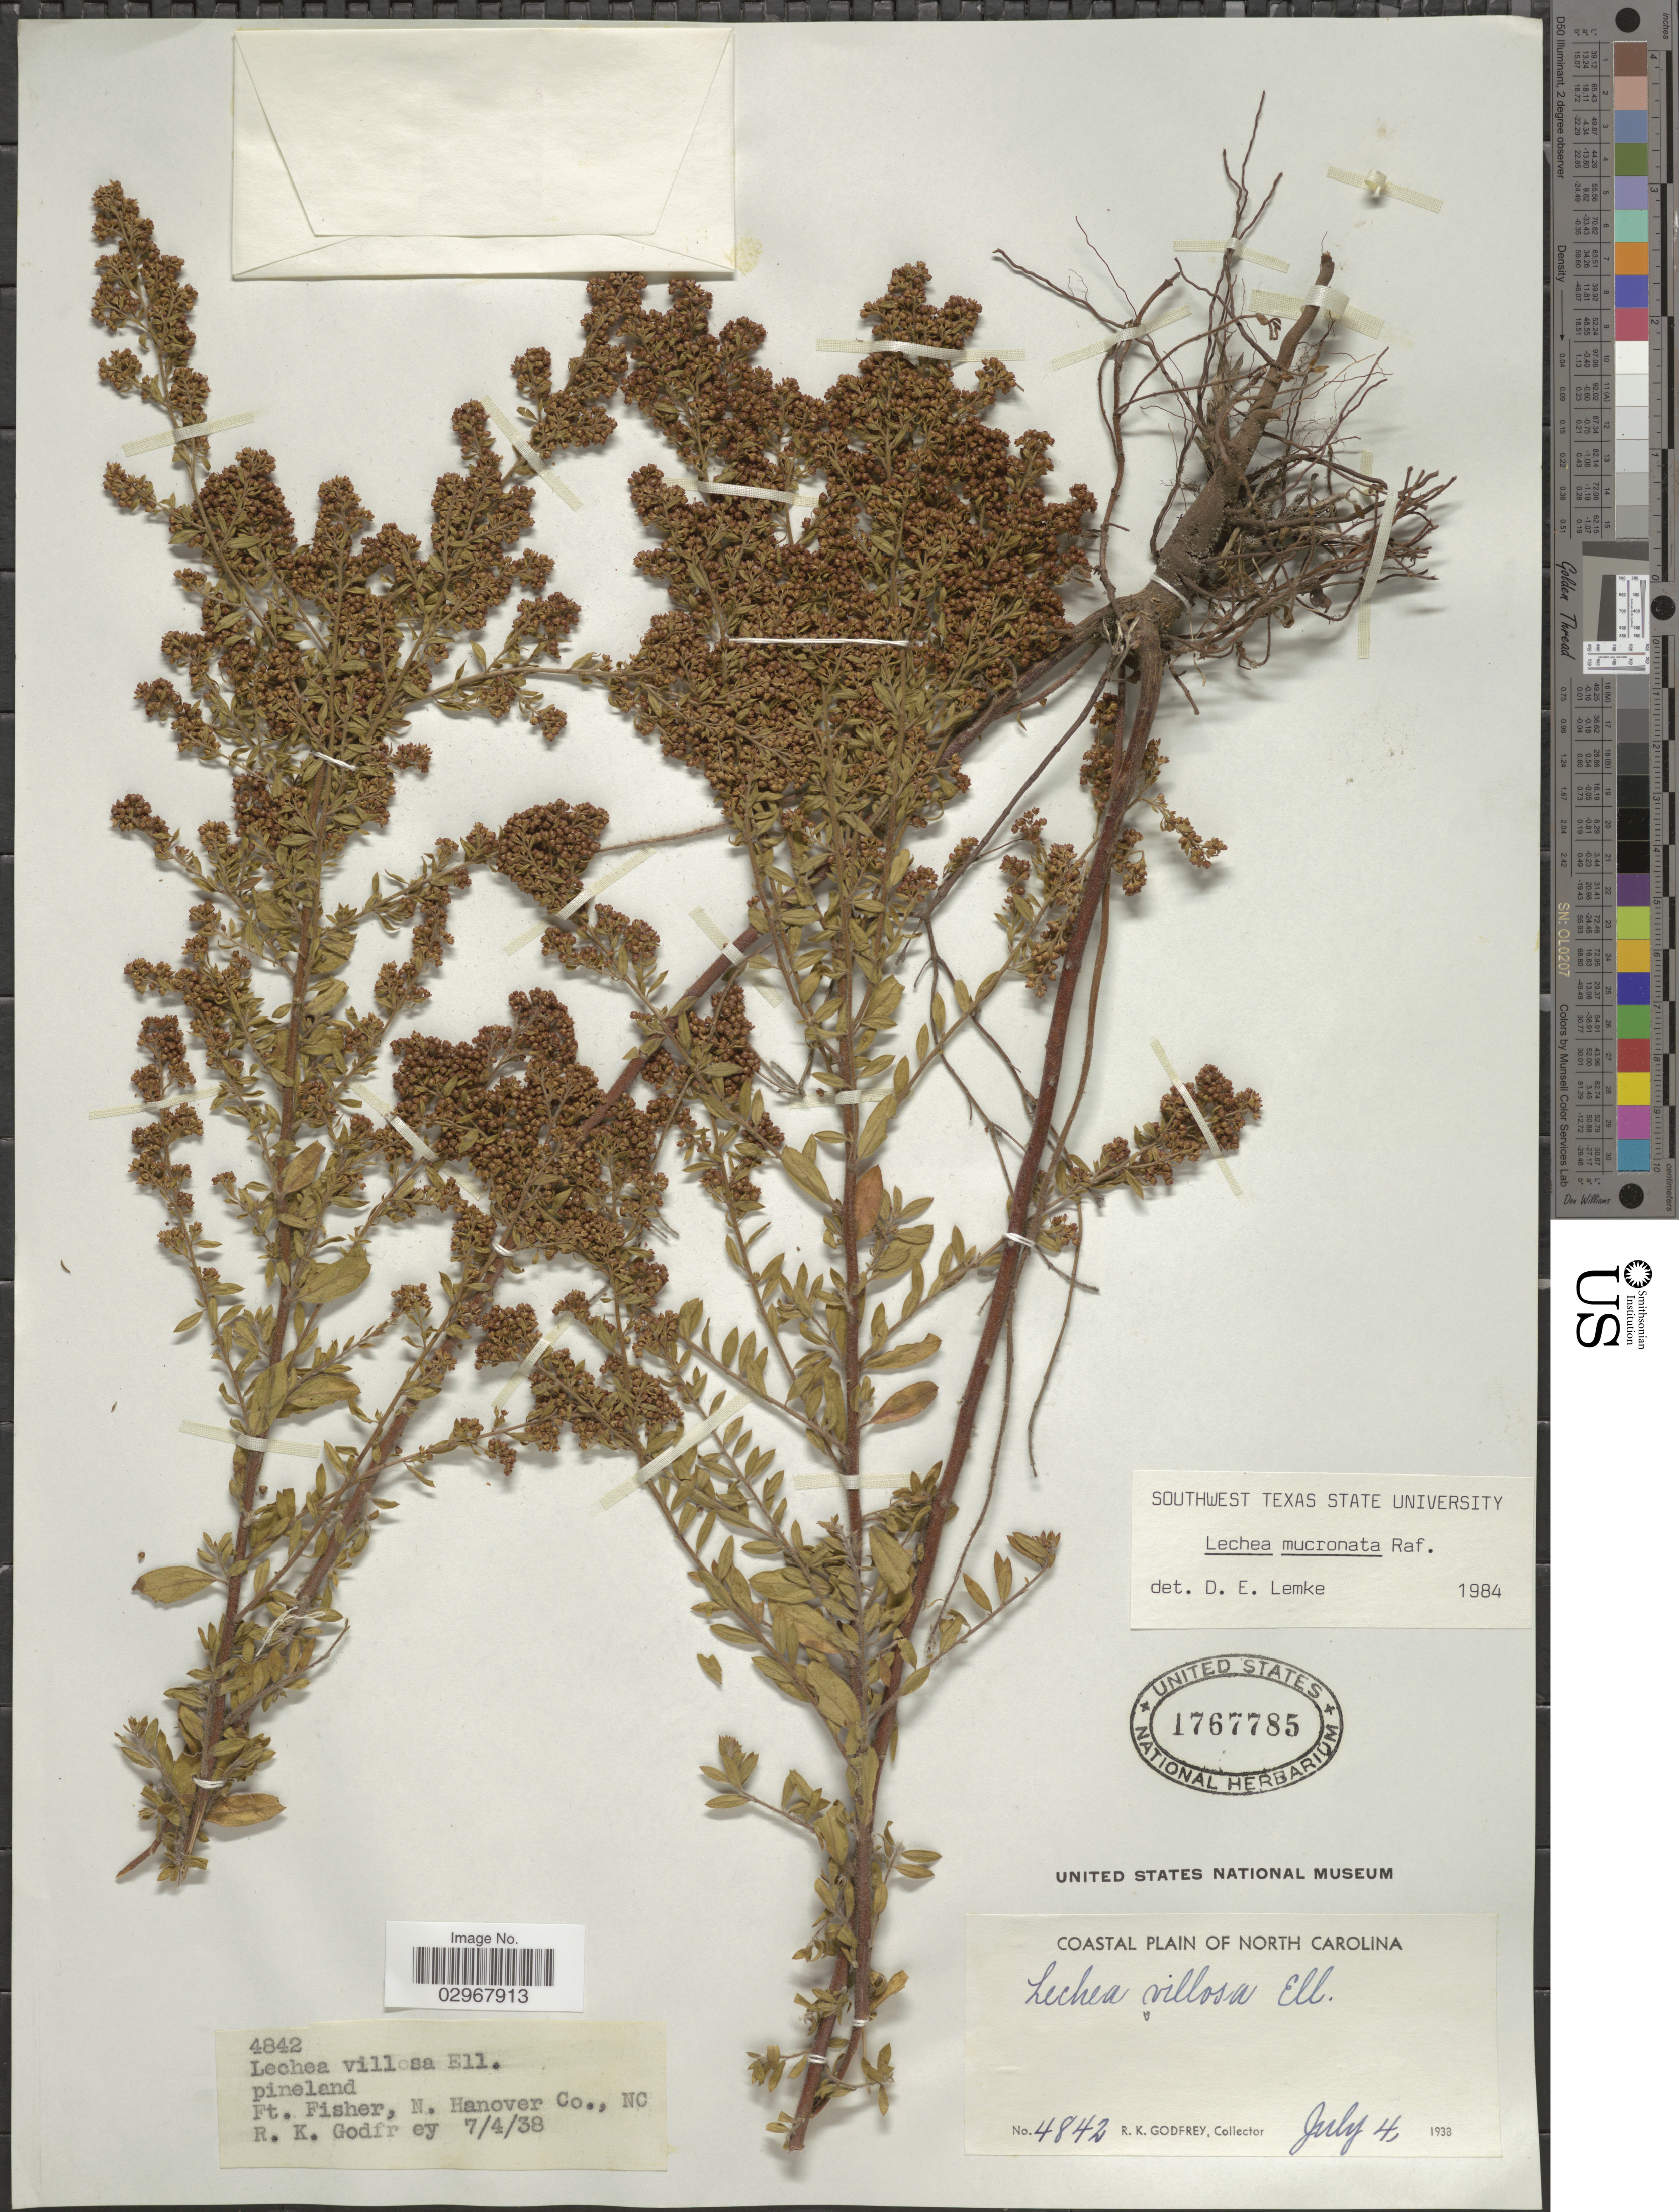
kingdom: Plantae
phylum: Tracheophyta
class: Magnoliopsida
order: Malvales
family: Cistaceae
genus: Lechea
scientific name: Lechea mucronata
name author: Raf.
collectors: R. K. Godfrey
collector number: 4842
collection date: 1938-07-04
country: United States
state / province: North Carolina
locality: Coastal Plain of North Carolina. Ft. Fisher, N. Hanover Co.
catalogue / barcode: US 1767785